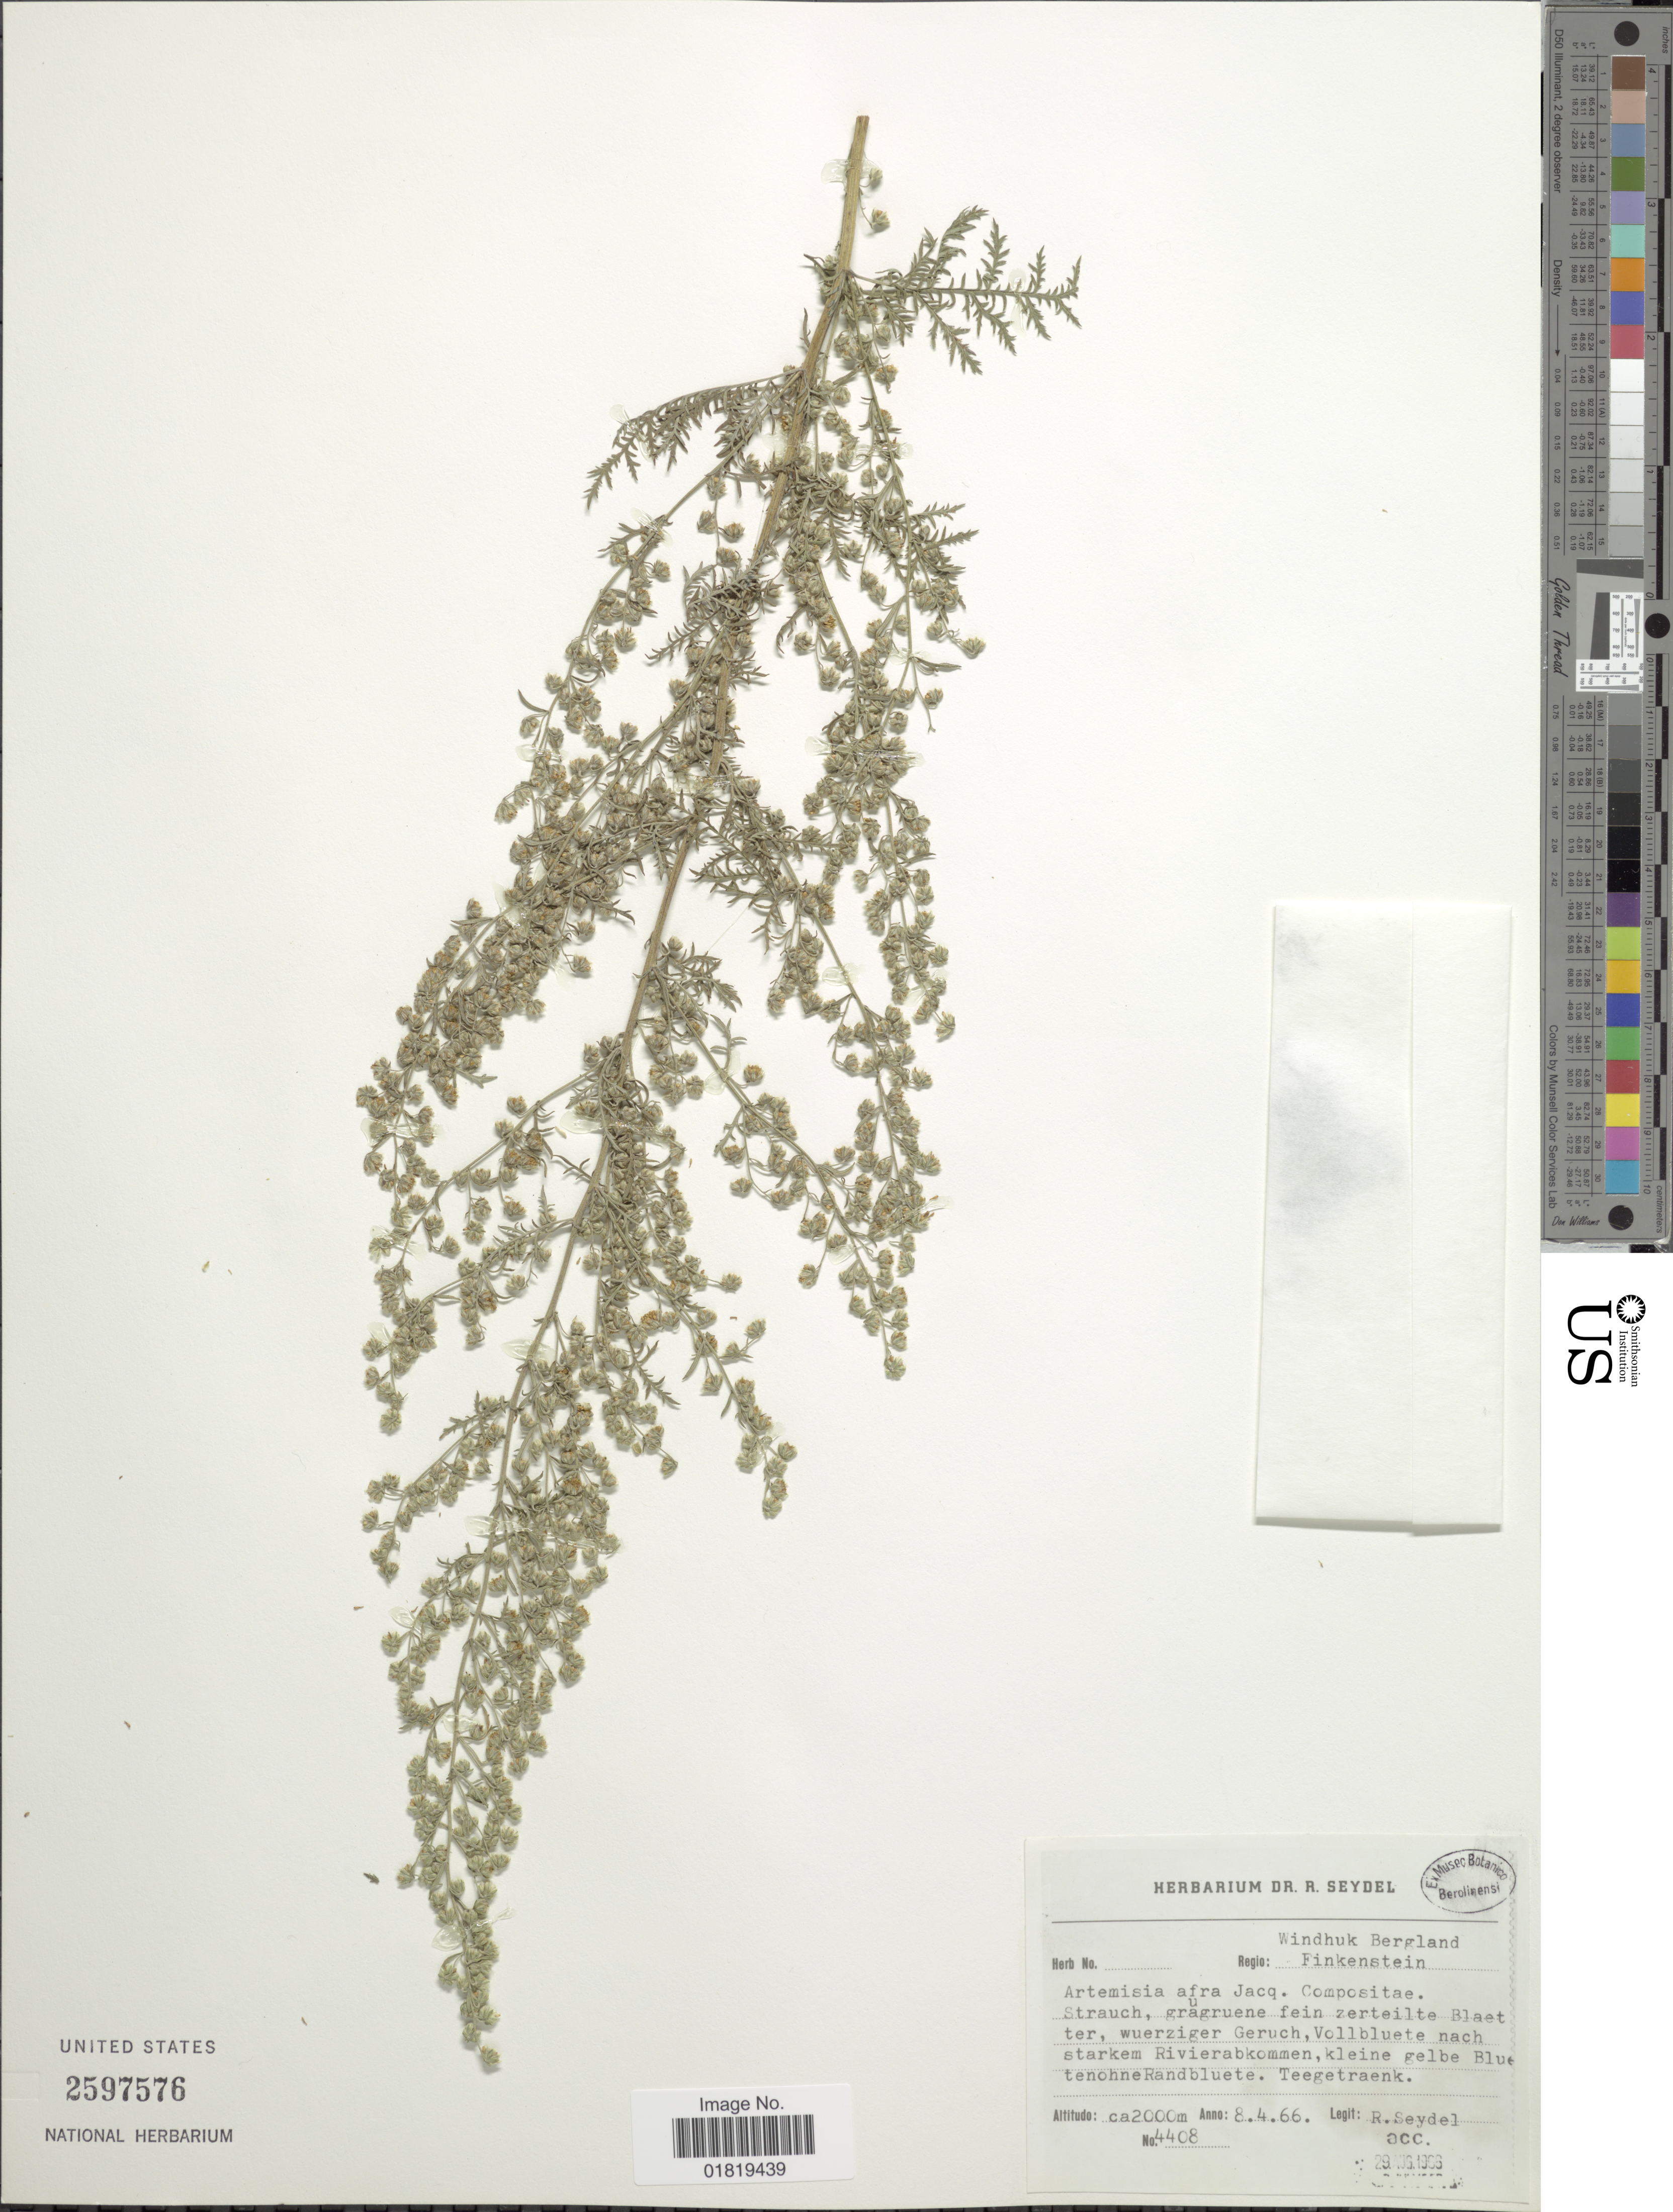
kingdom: Plantae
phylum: Tracheophyta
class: Magnoliopsida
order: Asterales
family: Asteraceae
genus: Artemisia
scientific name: Artemisia afra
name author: Jacq. ex Willd.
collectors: R. Seydel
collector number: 4408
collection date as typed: Transcribed d/m/y: 8/4/66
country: Namibia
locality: Windhuk Bergland, Flinkenstein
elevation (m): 2000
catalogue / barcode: US 2597576